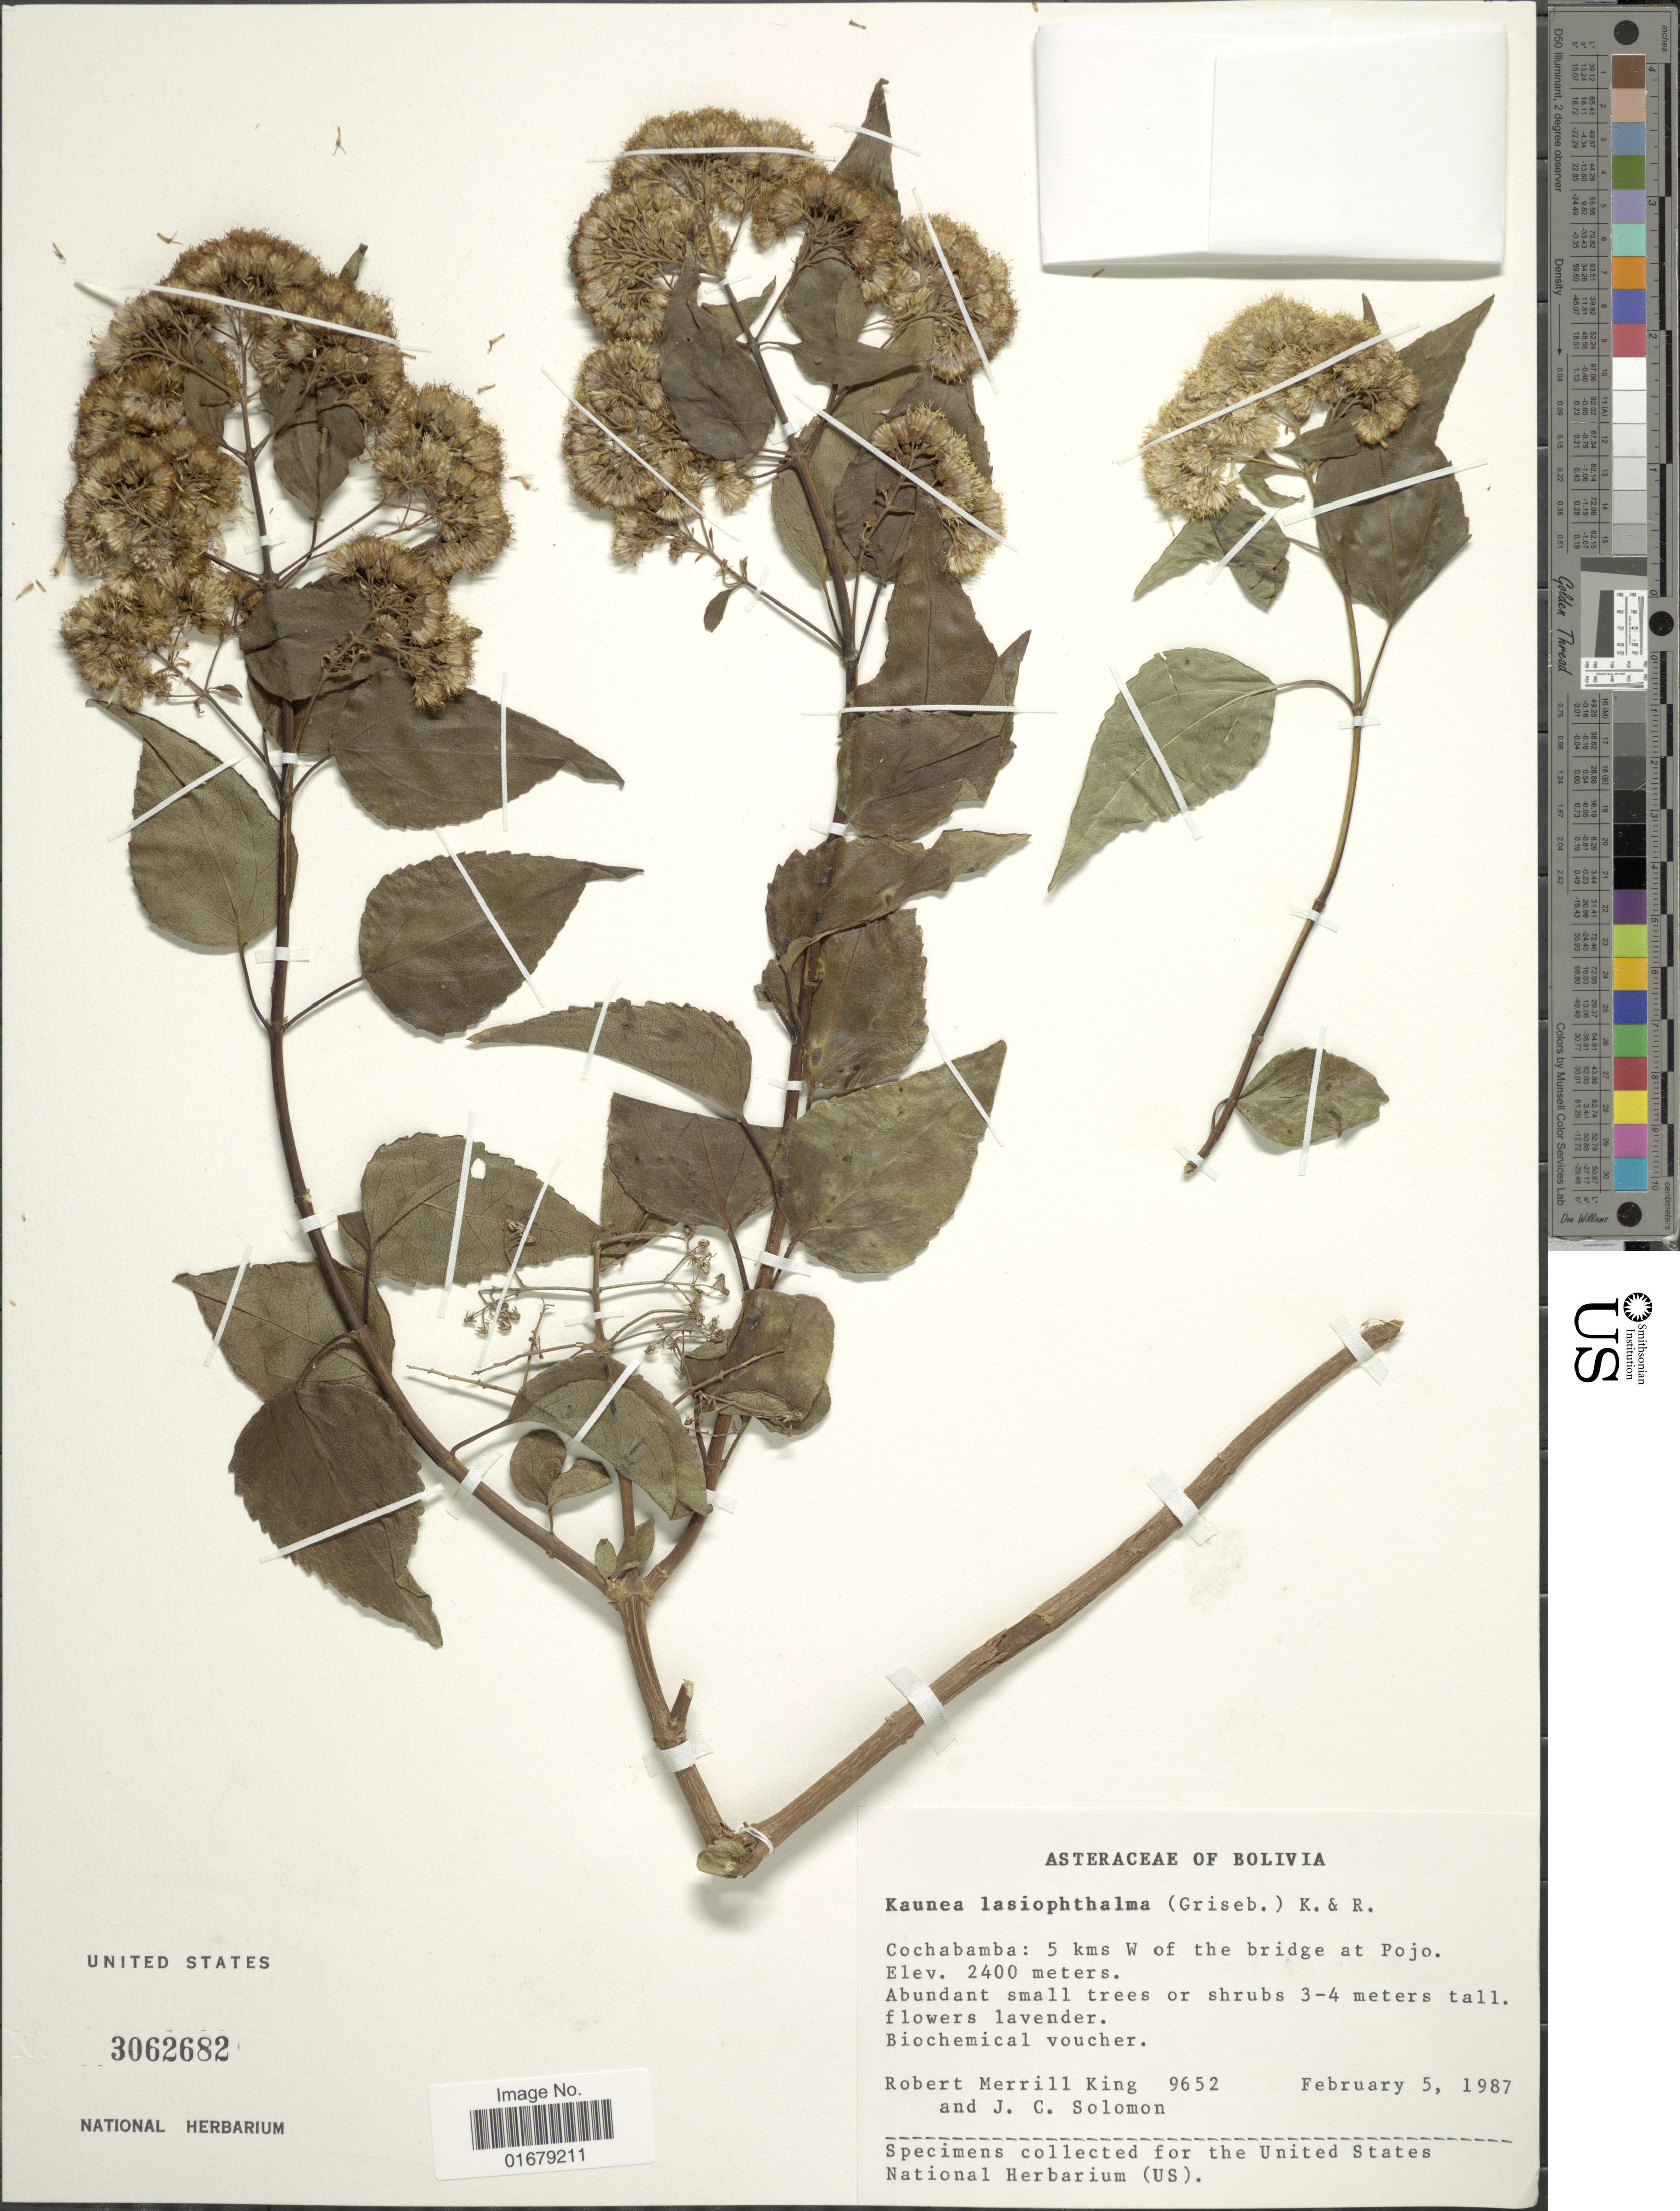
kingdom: Plantae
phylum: Tracheophyta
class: Magnoliopsida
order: Asterales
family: Asteraceae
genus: Kaunia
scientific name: Kaunia saltensis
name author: (Hieron.) R.M. King & H. Rob.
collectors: R. M. King & J. C. Solomon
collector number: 9652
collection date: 1987-02-05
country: Bolivia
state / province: Cochabamba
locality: Bolivia. Cochabamba: 5 kms W of the bridge at Pojo.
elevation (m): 2400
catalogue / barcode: US 3062682